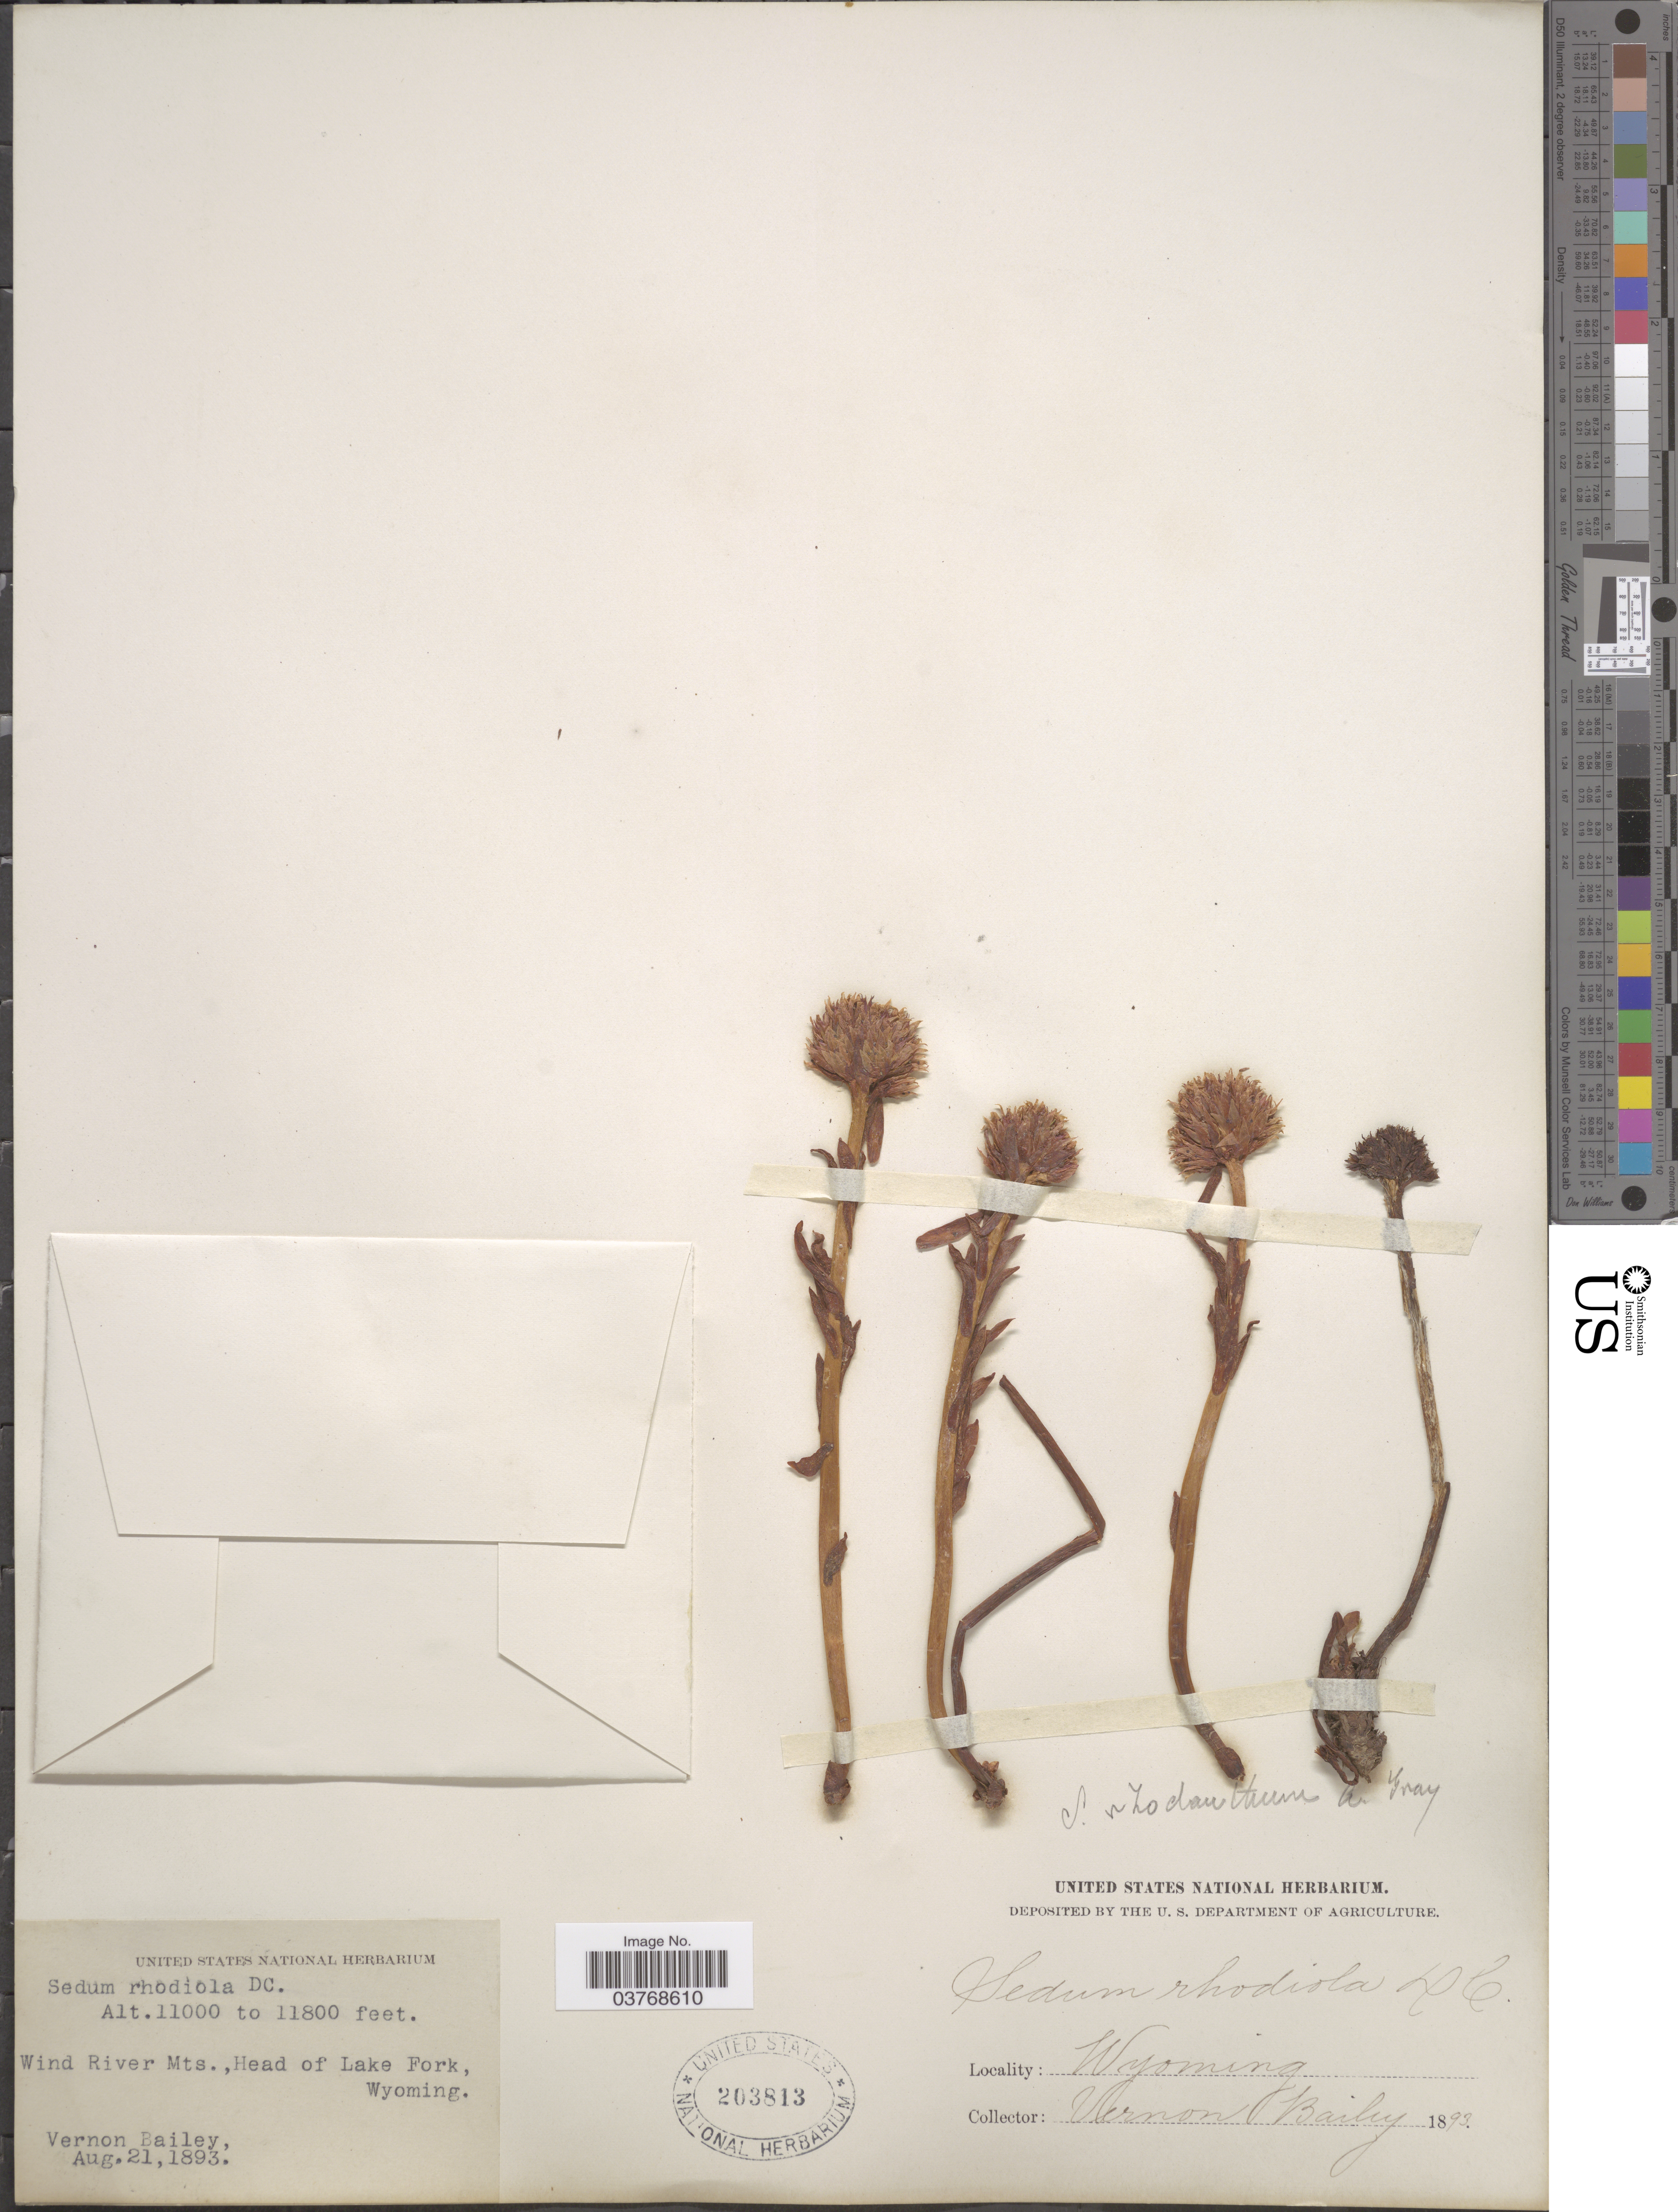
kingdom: Plantae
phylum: Tracheophyta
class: Magnoliopsida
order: Saxifragales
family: Crassulaceae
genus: Rhodiola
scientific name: Rhodiola rhodantha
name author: (A. Gray) H. Jacobsen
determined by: Strong, Mark T., (BOT), Smithsonian Institution - National Museum of Natural History (UNITED STATES)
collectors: V. O. Bailey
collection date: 1893-08-21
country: United States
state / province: Wyoming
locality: Wind River Mts., Head of Lake Fork.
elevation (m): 3353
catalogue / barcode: US 203813